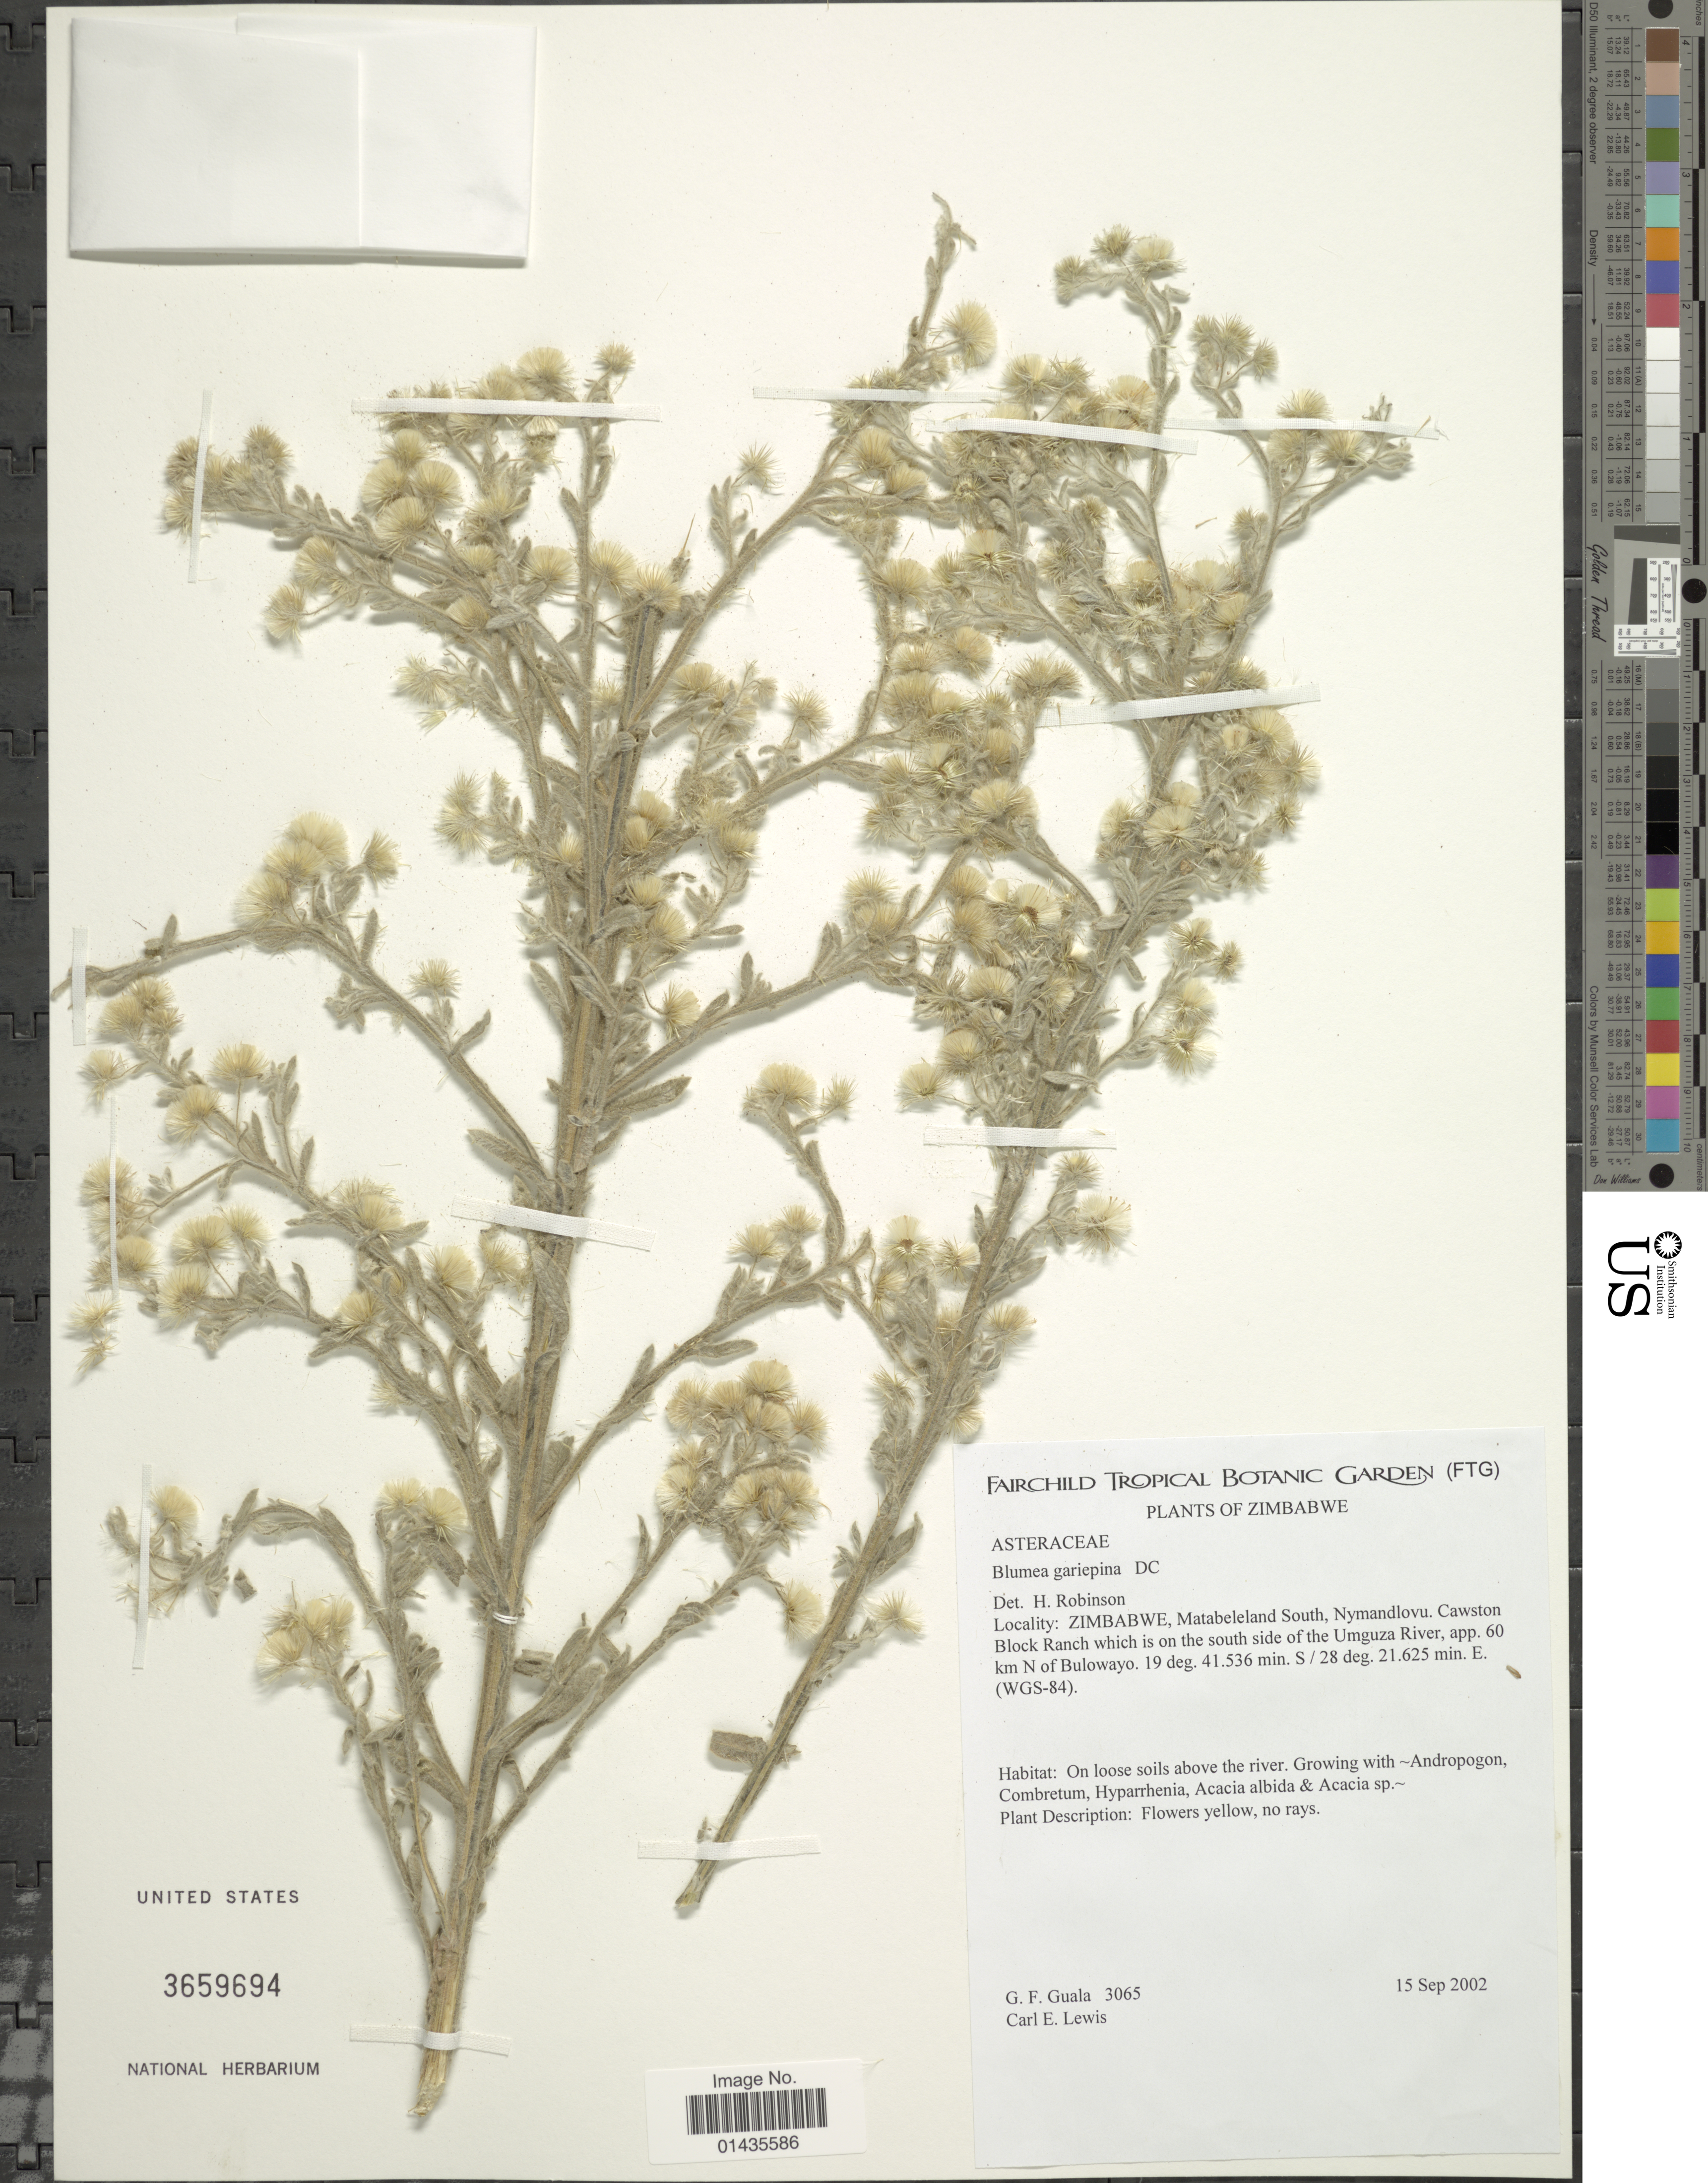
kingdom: Plantae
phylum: Tracheophyta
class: Magnoliopsida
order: Asterales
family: Asteraceae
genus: Blumea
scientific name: Blumea gariepina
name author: DC.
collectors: G. Guala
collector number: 3065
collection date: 2002-09-15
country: Zimbabwe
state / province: Matabeleland South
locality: Nymandlovu, Cawston Block Ranch which is on the south side of the Umguza River, app. 60 km N of Bulowayo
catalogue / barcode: US 3659694